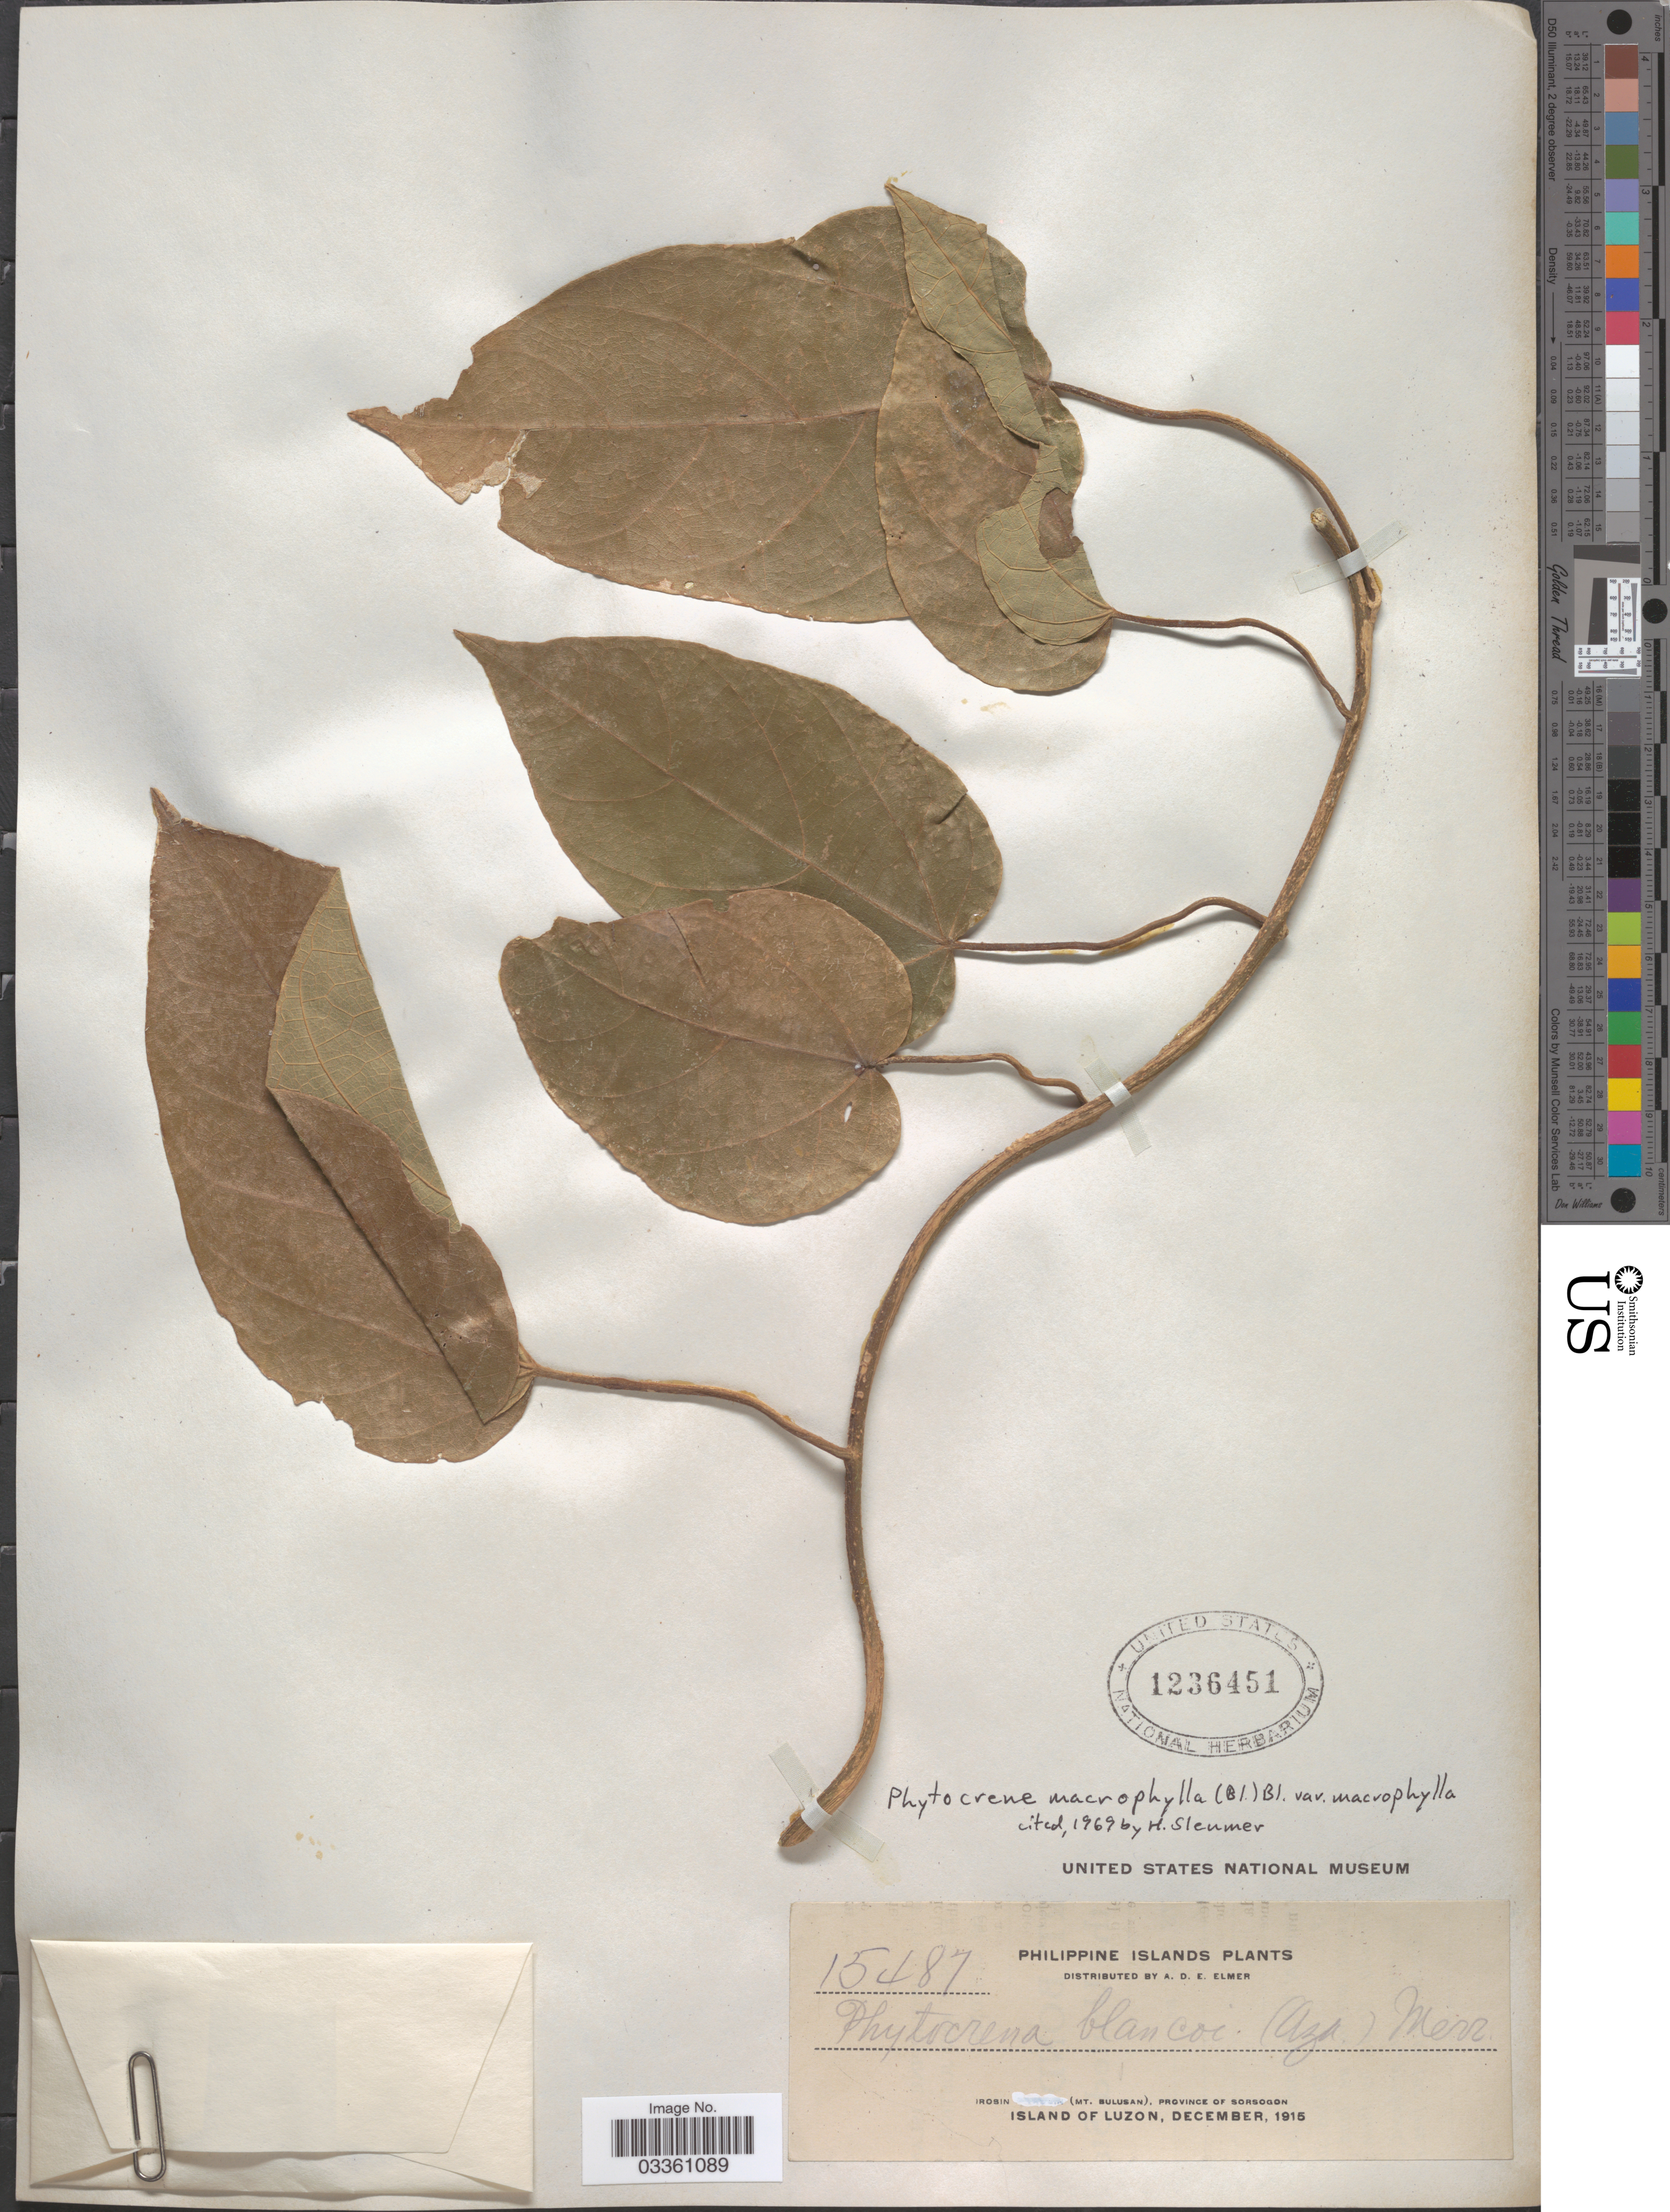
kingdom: Plantae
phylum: Tracheophyta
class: Magnoliopsida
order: Icacinales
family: Icacinaceae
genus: Phytocrene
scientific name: Phytocrene macrophylla var. macrophylla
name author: (Blume) Blume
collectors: A. D. E. Elmer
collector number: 15487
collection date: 1915-12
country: Philippines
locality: Philippine Islands. Irosin (Mt. Bulusan), Province of Sorsogon. Island of Luzon.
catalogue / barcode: US 1236451